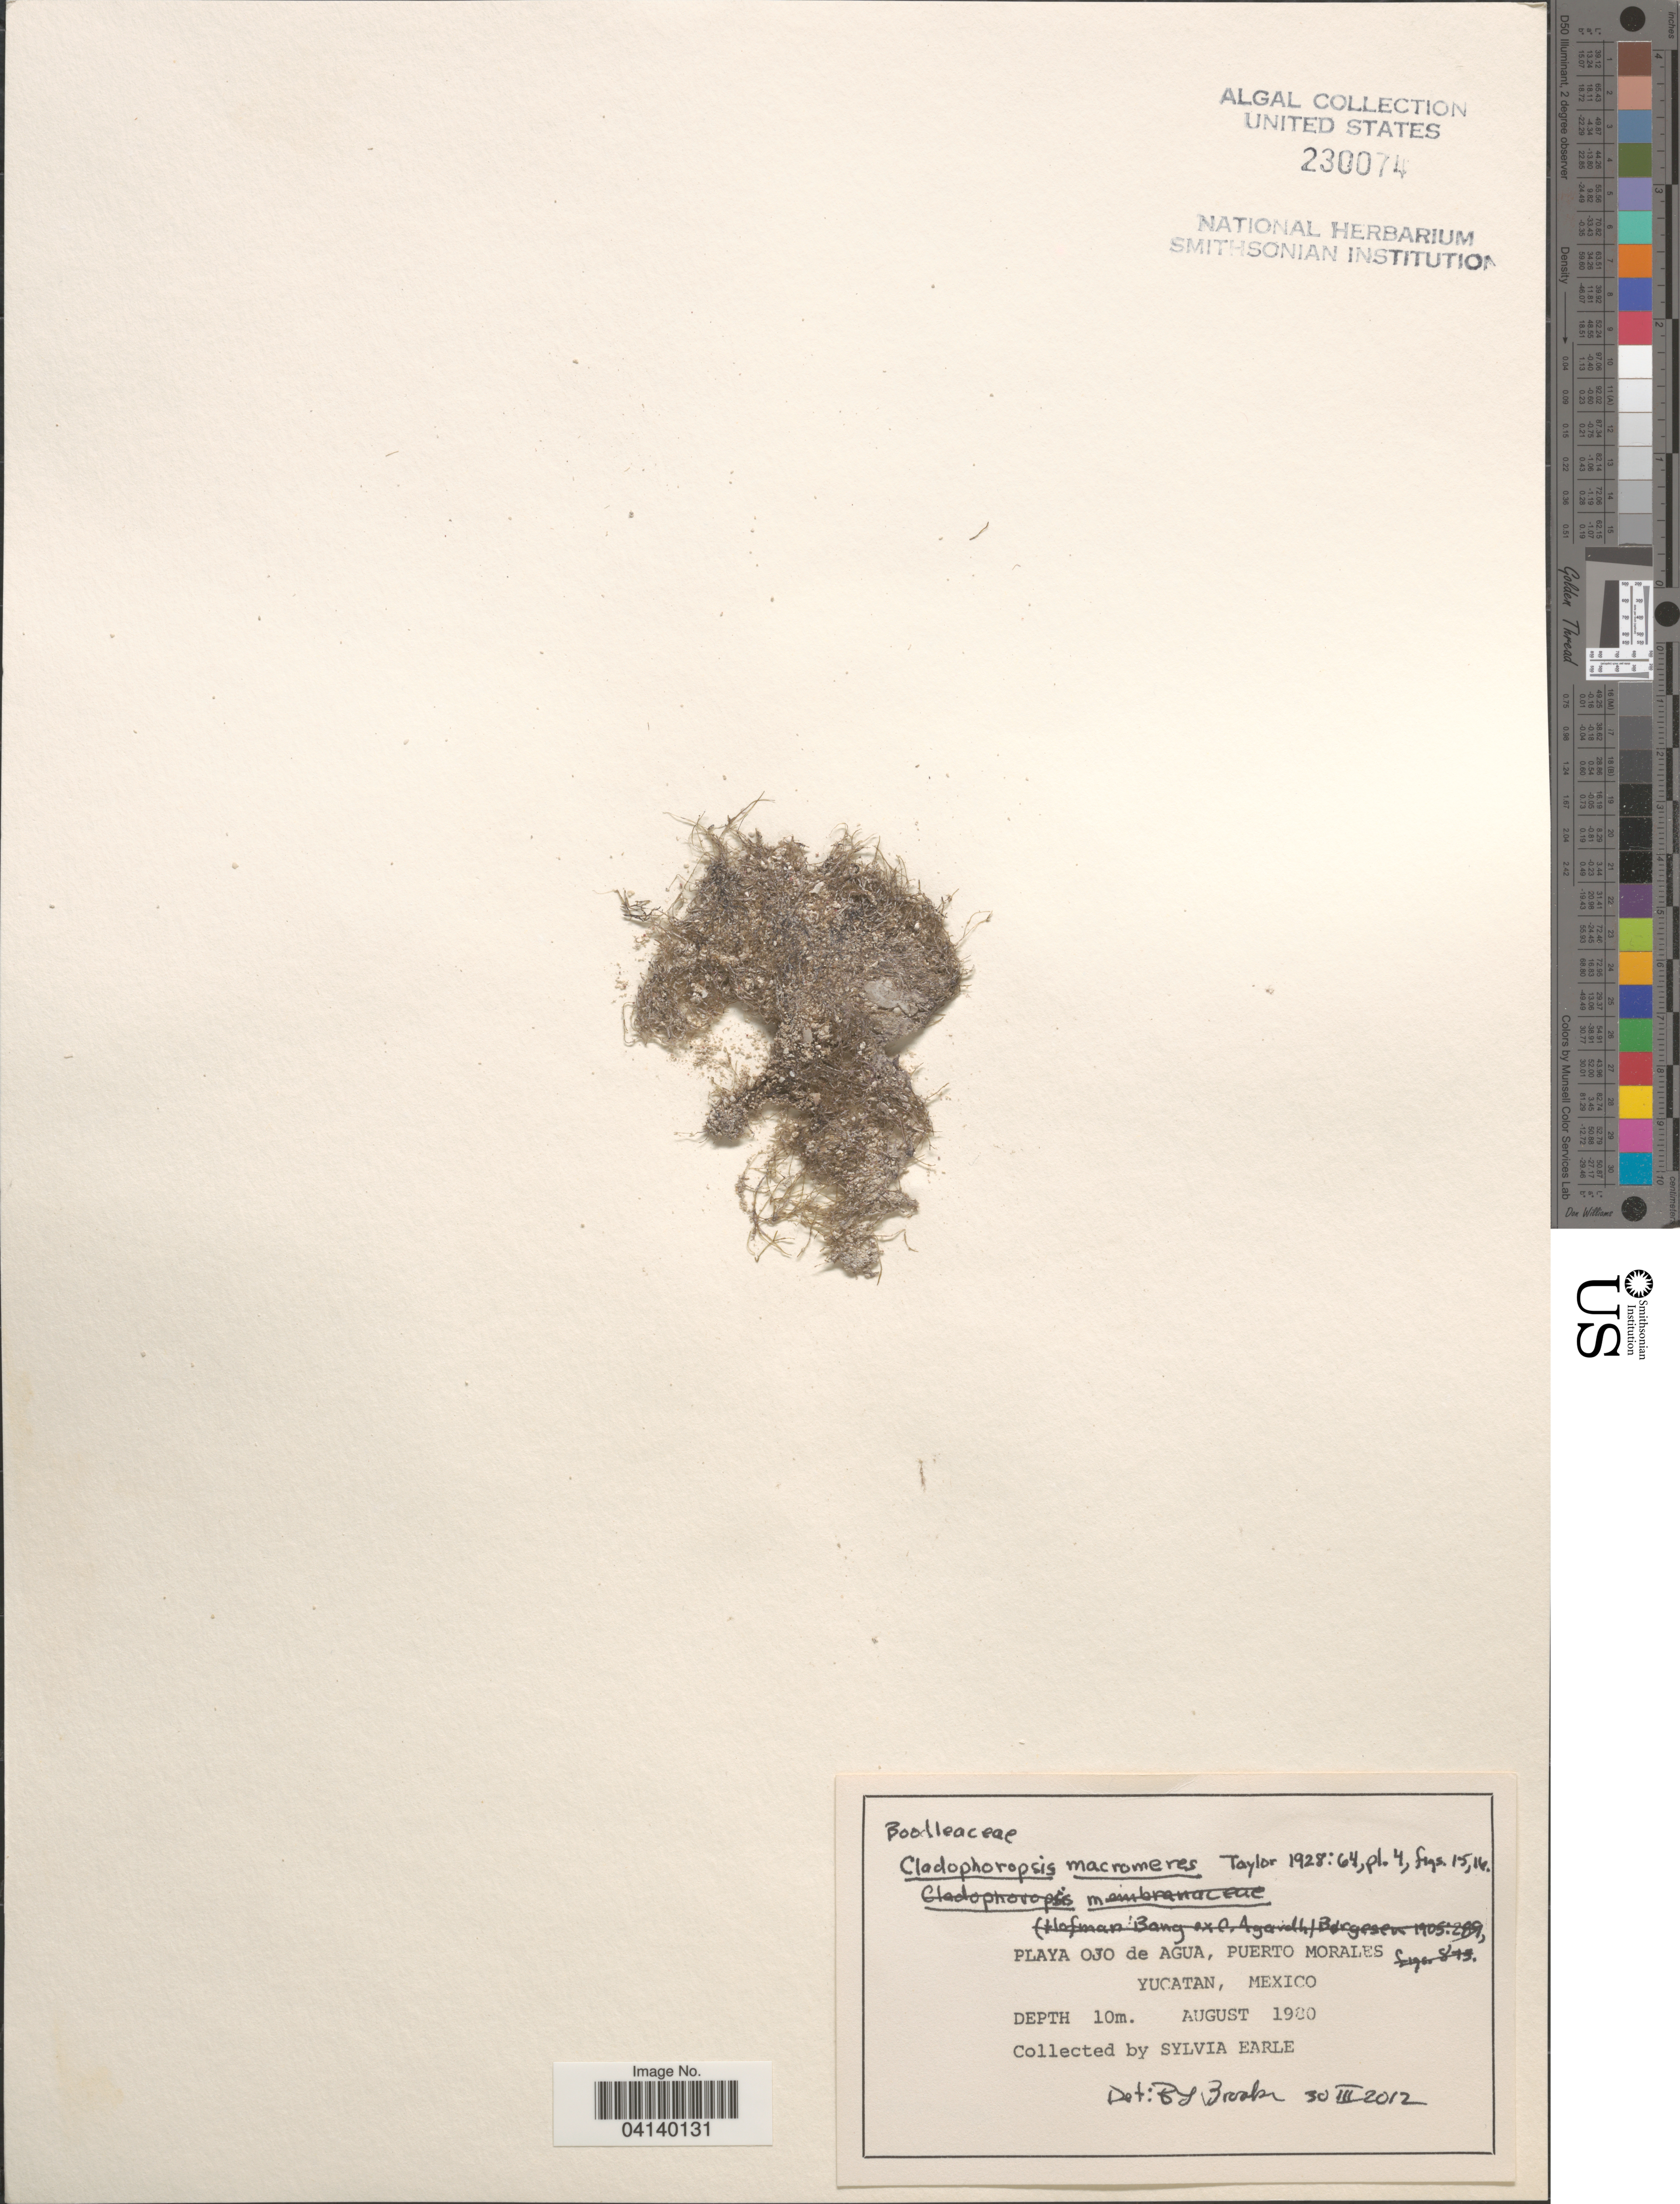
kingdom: Plantae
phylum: Chlorophyta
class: Ulvophyceae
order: Siphonocladales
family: Boodleaceae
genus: Cladophoropsis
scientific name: Cladophoropsis macromeres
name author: W.R. Taylor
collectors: S. A. Earle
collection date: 1980-08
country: Mexico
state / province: Yucatán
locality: Playa Ojo de Agua, Puerto Morales.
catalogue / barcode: US 230074